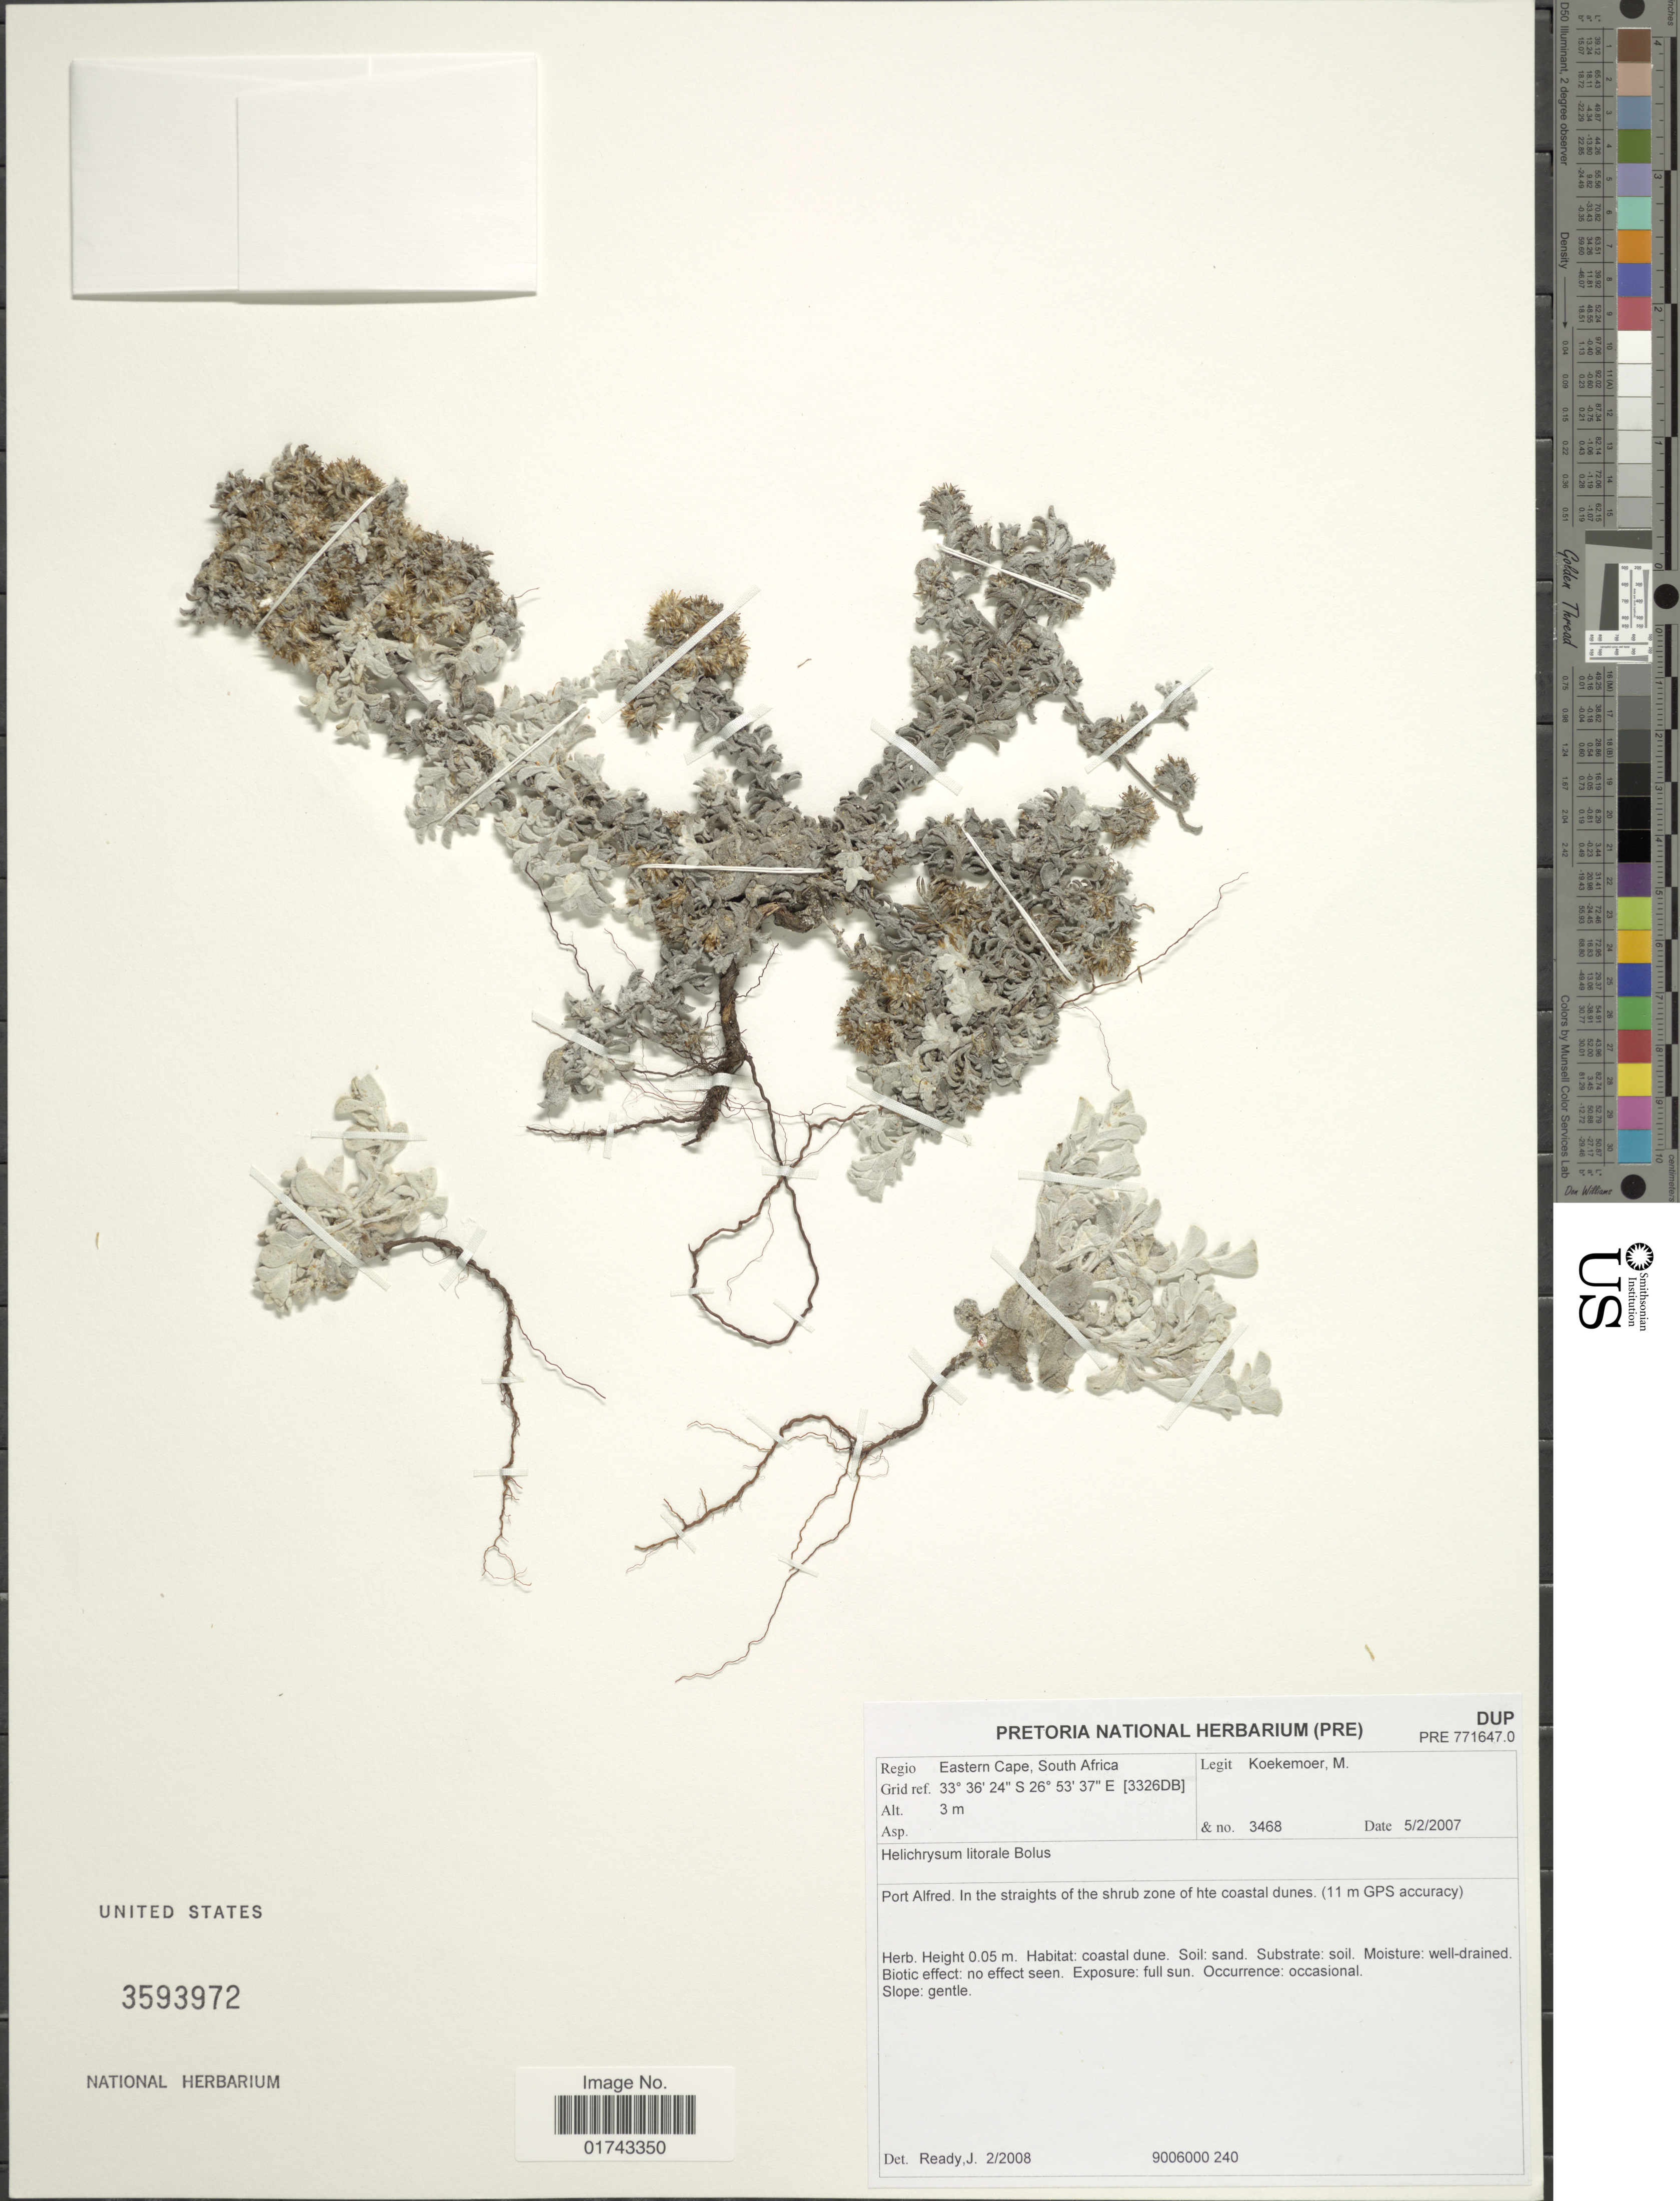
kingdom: Plantae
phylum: Tracheophyta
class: Magnoliopsida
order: Asterales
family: Asteraceae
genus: Helichrysum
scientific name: Helichrysum litorale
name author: Bolus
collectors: M. Koekemoer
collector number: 3468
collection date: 2007-02-05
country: South Africa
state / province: Eastern Cape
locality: Regio Eastern Cape, South Africa, Grid ref. [3326DB], Port Alfred, In the straights of the shrub zone of the coastal dunes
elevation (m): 3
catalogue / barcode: US 3593972